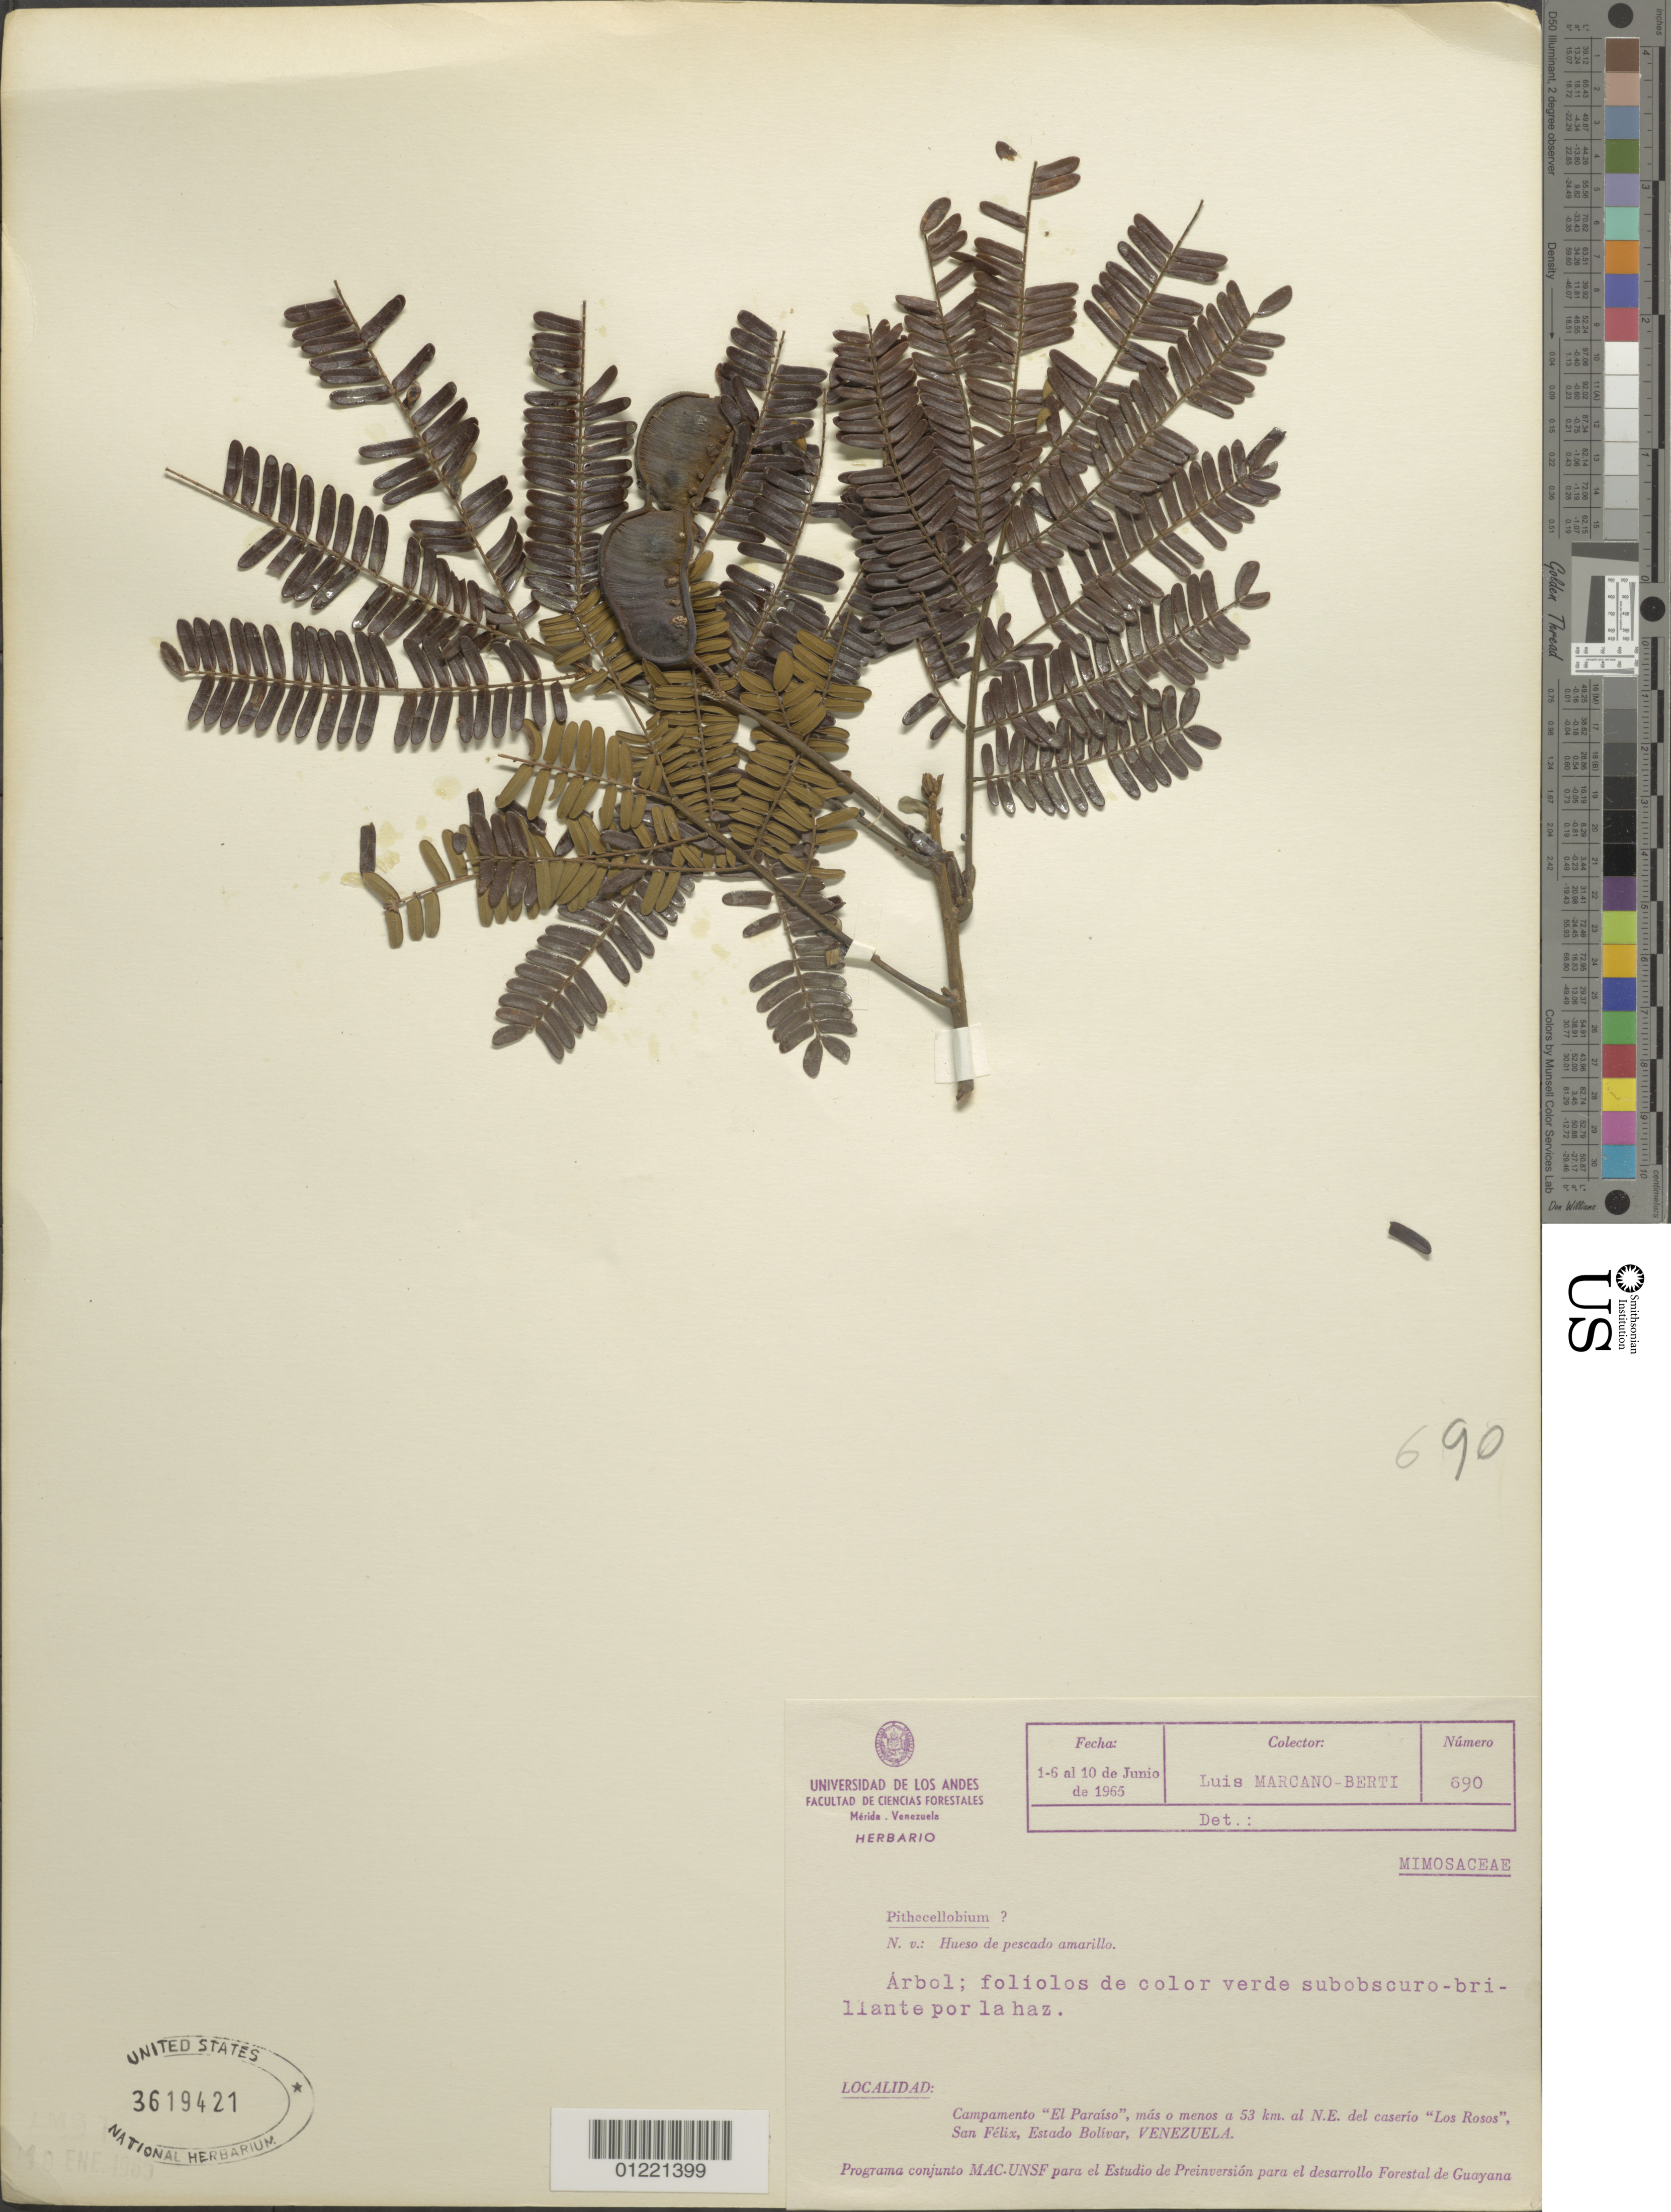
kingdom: Plantae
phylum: Tracheophyta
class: Magnoliopsida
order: Fabales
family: Fabaceae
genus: Pithecellobium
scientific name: Pithecellobium sp.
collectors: L. Marcano-Berti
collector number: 690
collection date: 1965-06-01/1965-06-10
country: Venezuela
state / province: Bolívar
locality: Campamento "El Paraíso", más o menos a 53 km. al NE del caserío "Los Rosos", San Félix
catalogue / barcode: US 3619421